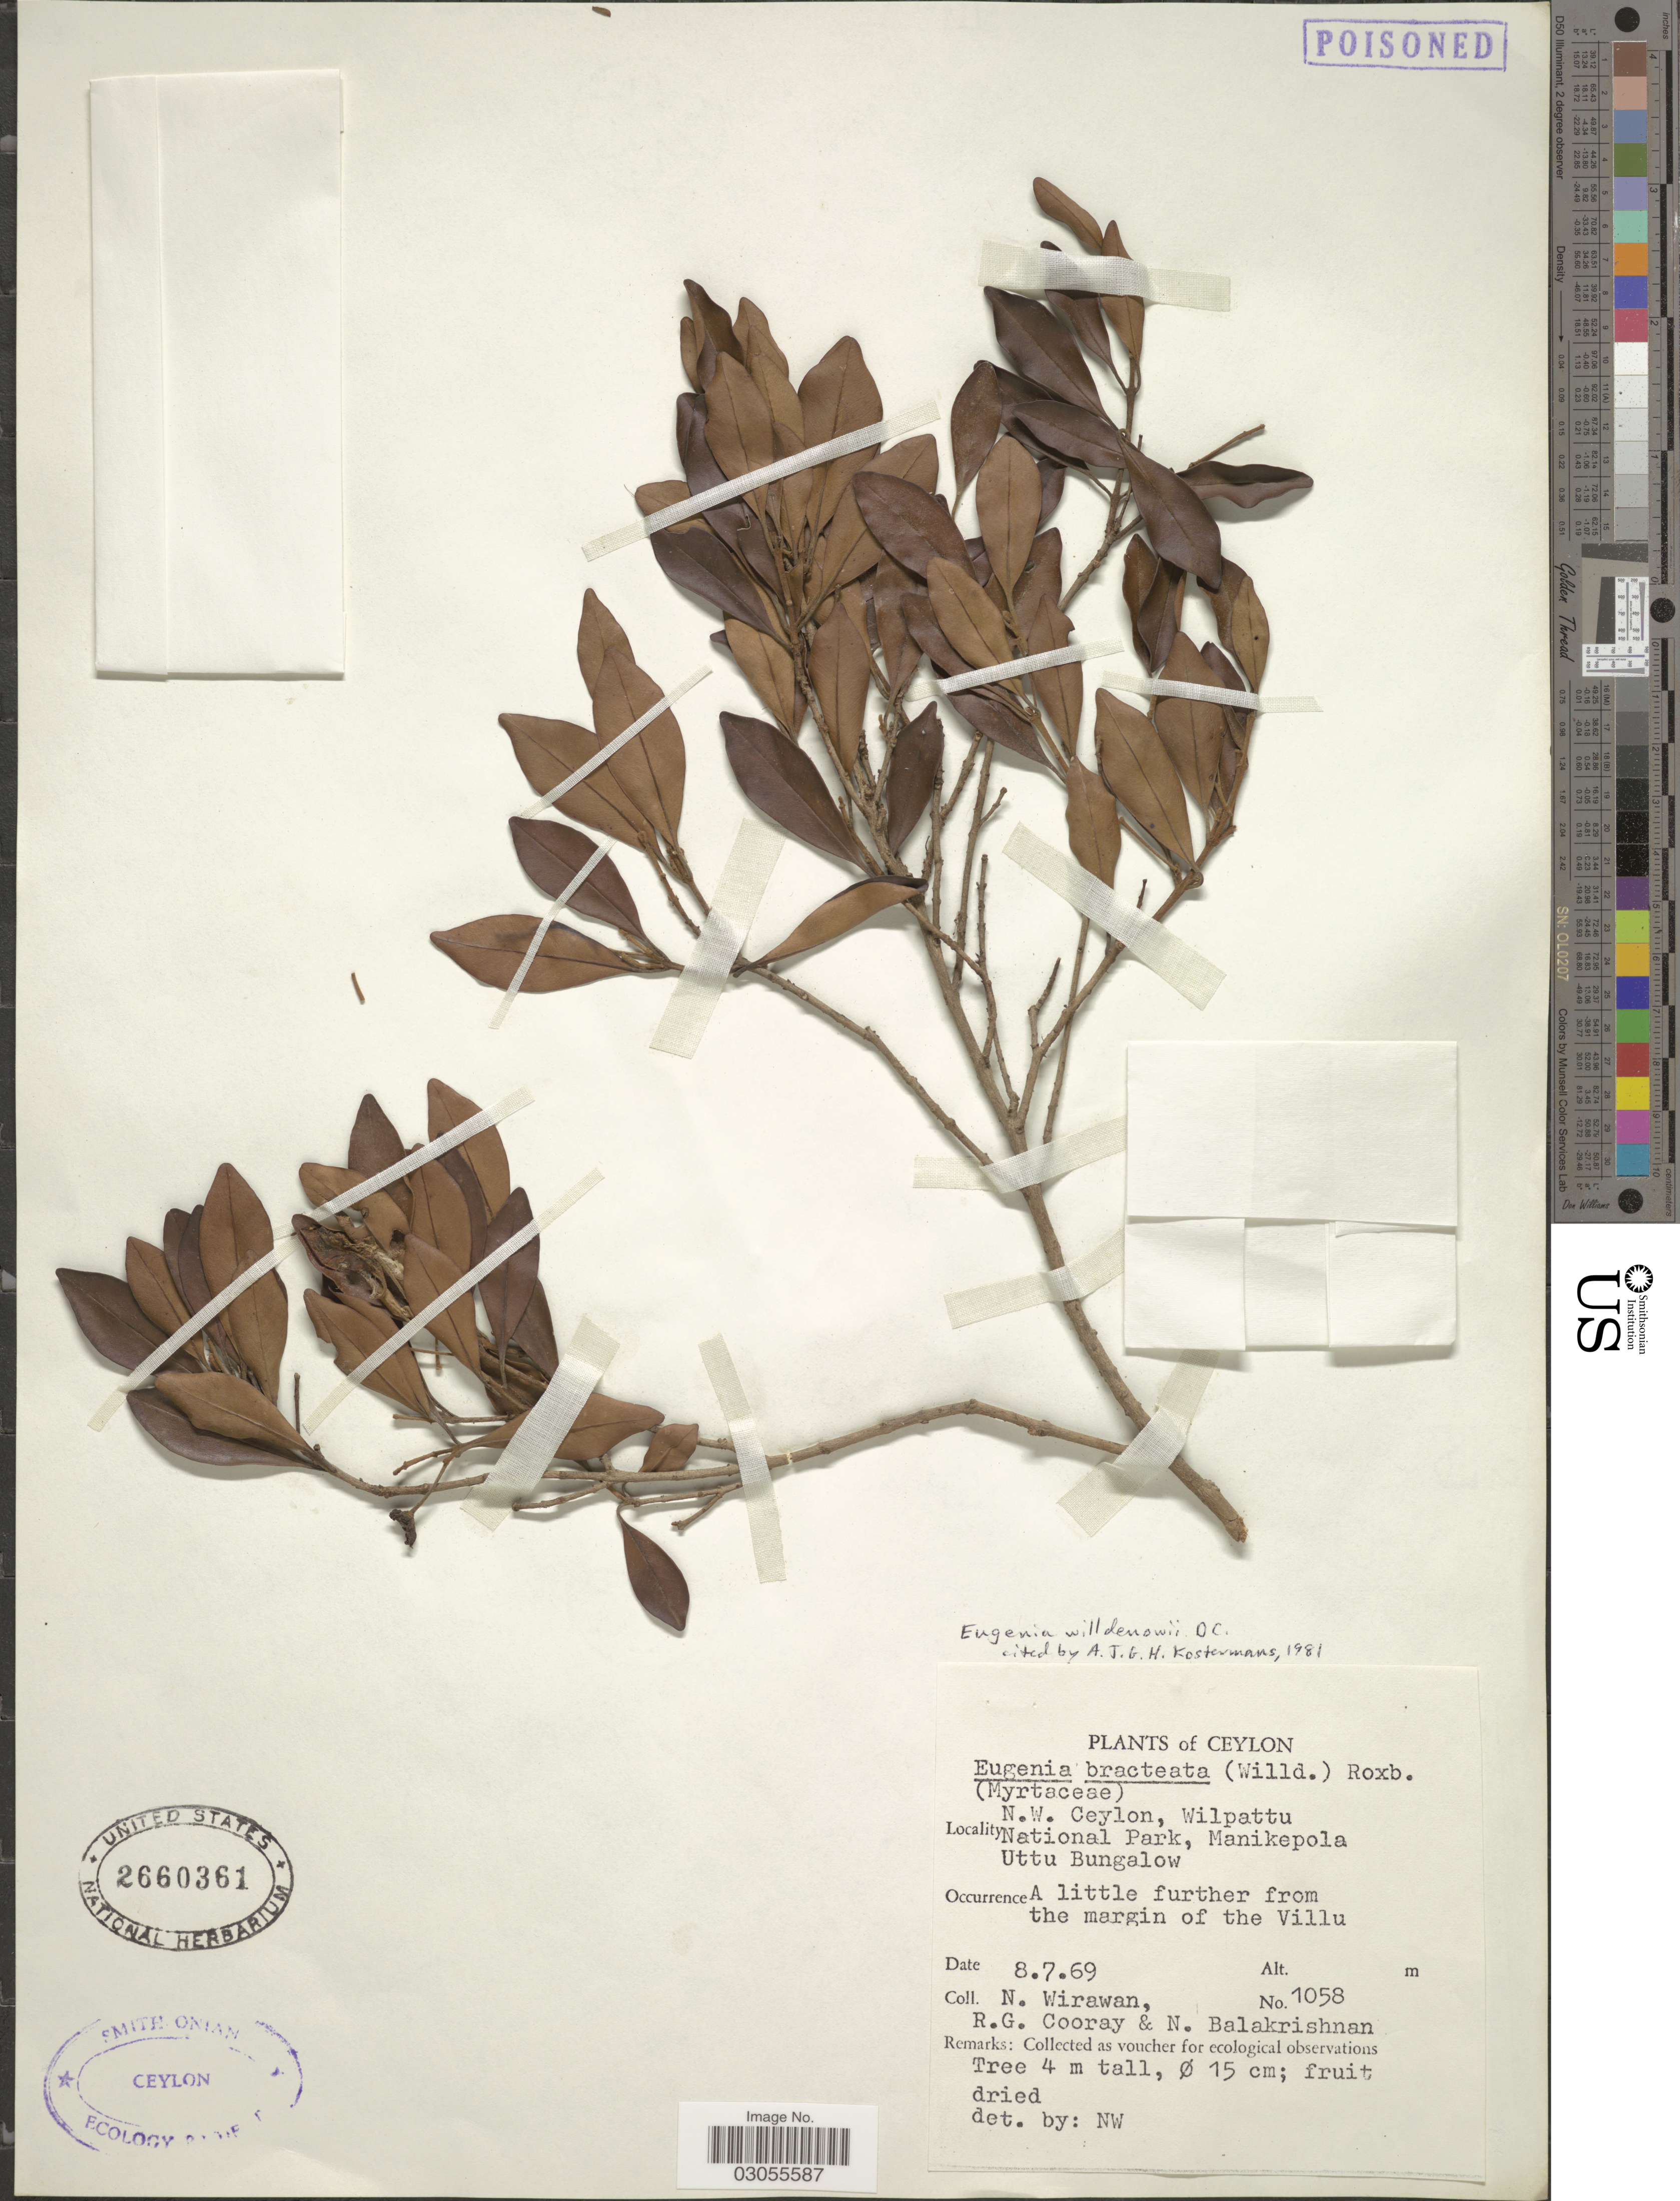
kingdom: Plantae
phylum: Tracheophyta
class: Magnoliopsida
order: Myrtales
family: Myrtaceae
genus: Eugenia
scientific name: Eugenia willdenowii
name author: Nied.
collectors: N. Wirawan, R. Cooray & N. Balakrishnan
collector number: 1058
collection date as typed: Transcribed d/m/y: 8/7/69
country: Sri Lanka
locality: N. W. Ceylon, Wilpattu National Park, Manikepola Uttu Bungalow. A little further from the margin of the Villu.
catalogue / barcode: US 2660361